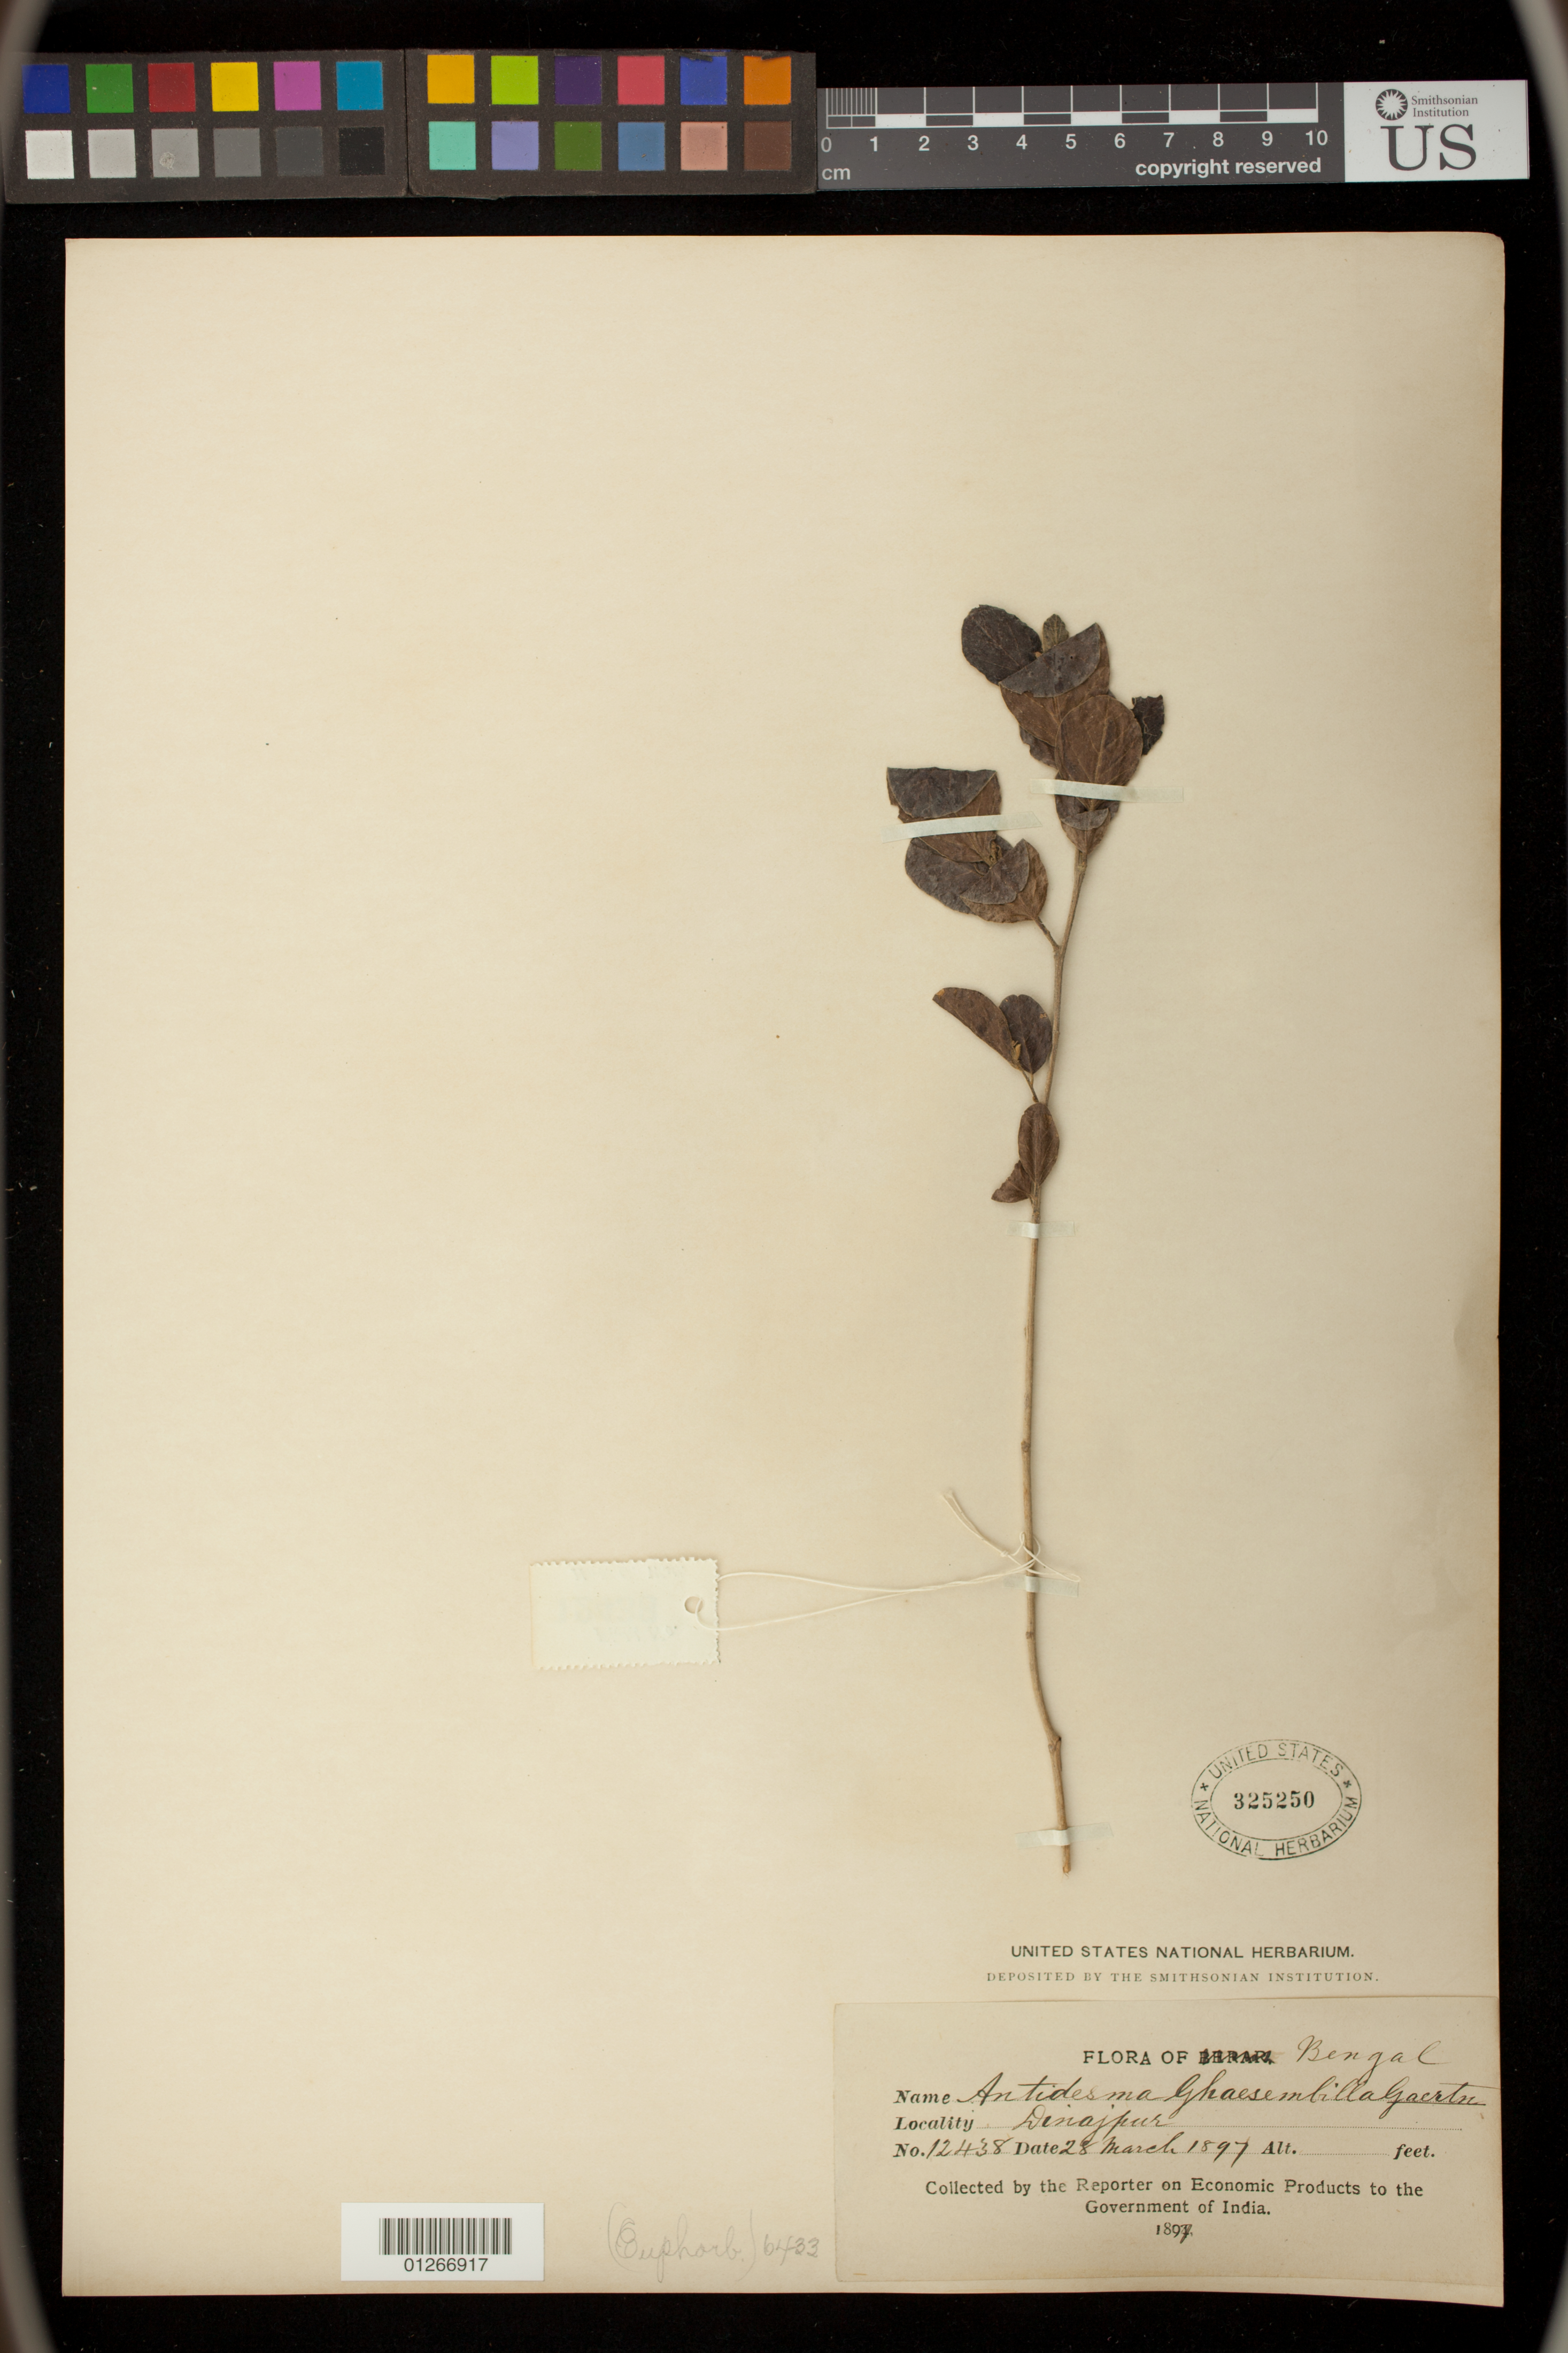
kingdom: Plantae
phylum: Tracheophyta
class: Magnoliopsida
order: Malpighiales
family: Phyllanthaceae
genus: Antidesma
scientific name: Antidesma ghaesembilla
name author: Gaertn.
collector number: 12438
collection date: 1897-03-28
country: India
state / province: West Bengal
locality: Dinajpur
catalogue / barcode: US 325250